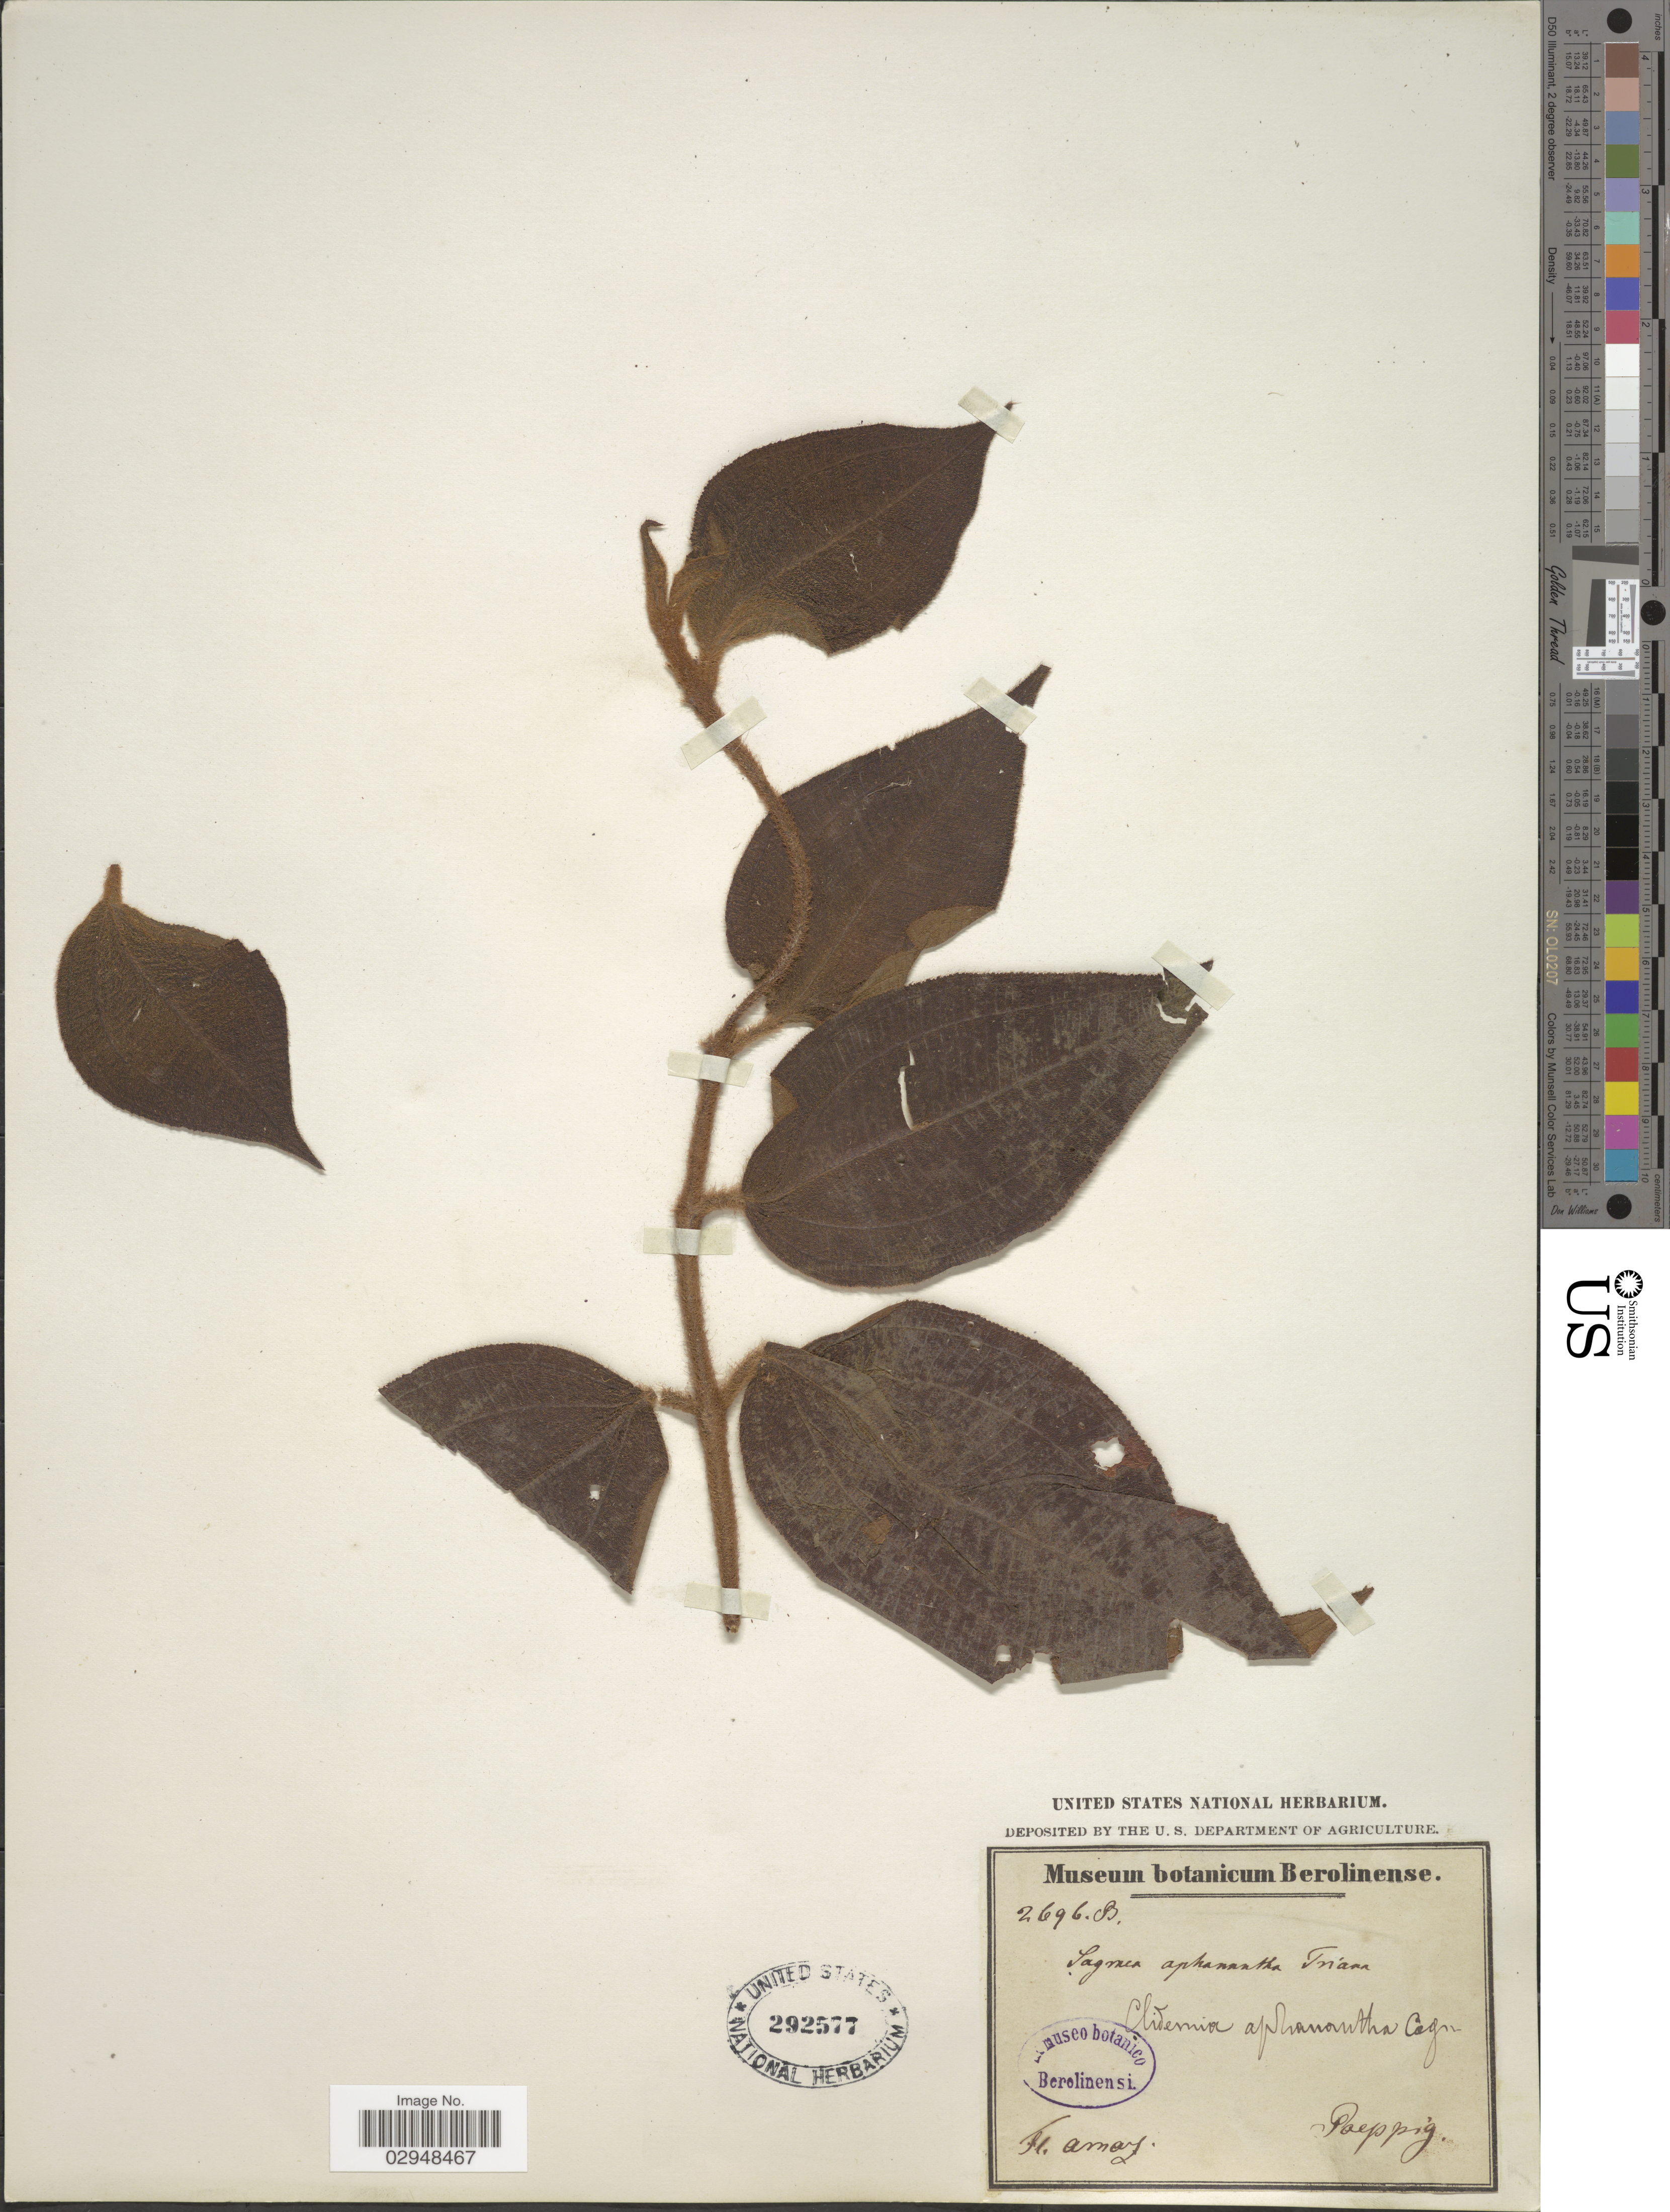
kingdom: Plantae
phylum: Tracheophyta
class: Magnoliopsida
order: Myrtales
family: Melastomataceae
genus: Clidemia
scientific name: Clidemia aphanantha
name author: (Naudin) Sagot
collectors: Poeppig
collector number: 2696B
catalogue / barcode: US 292577